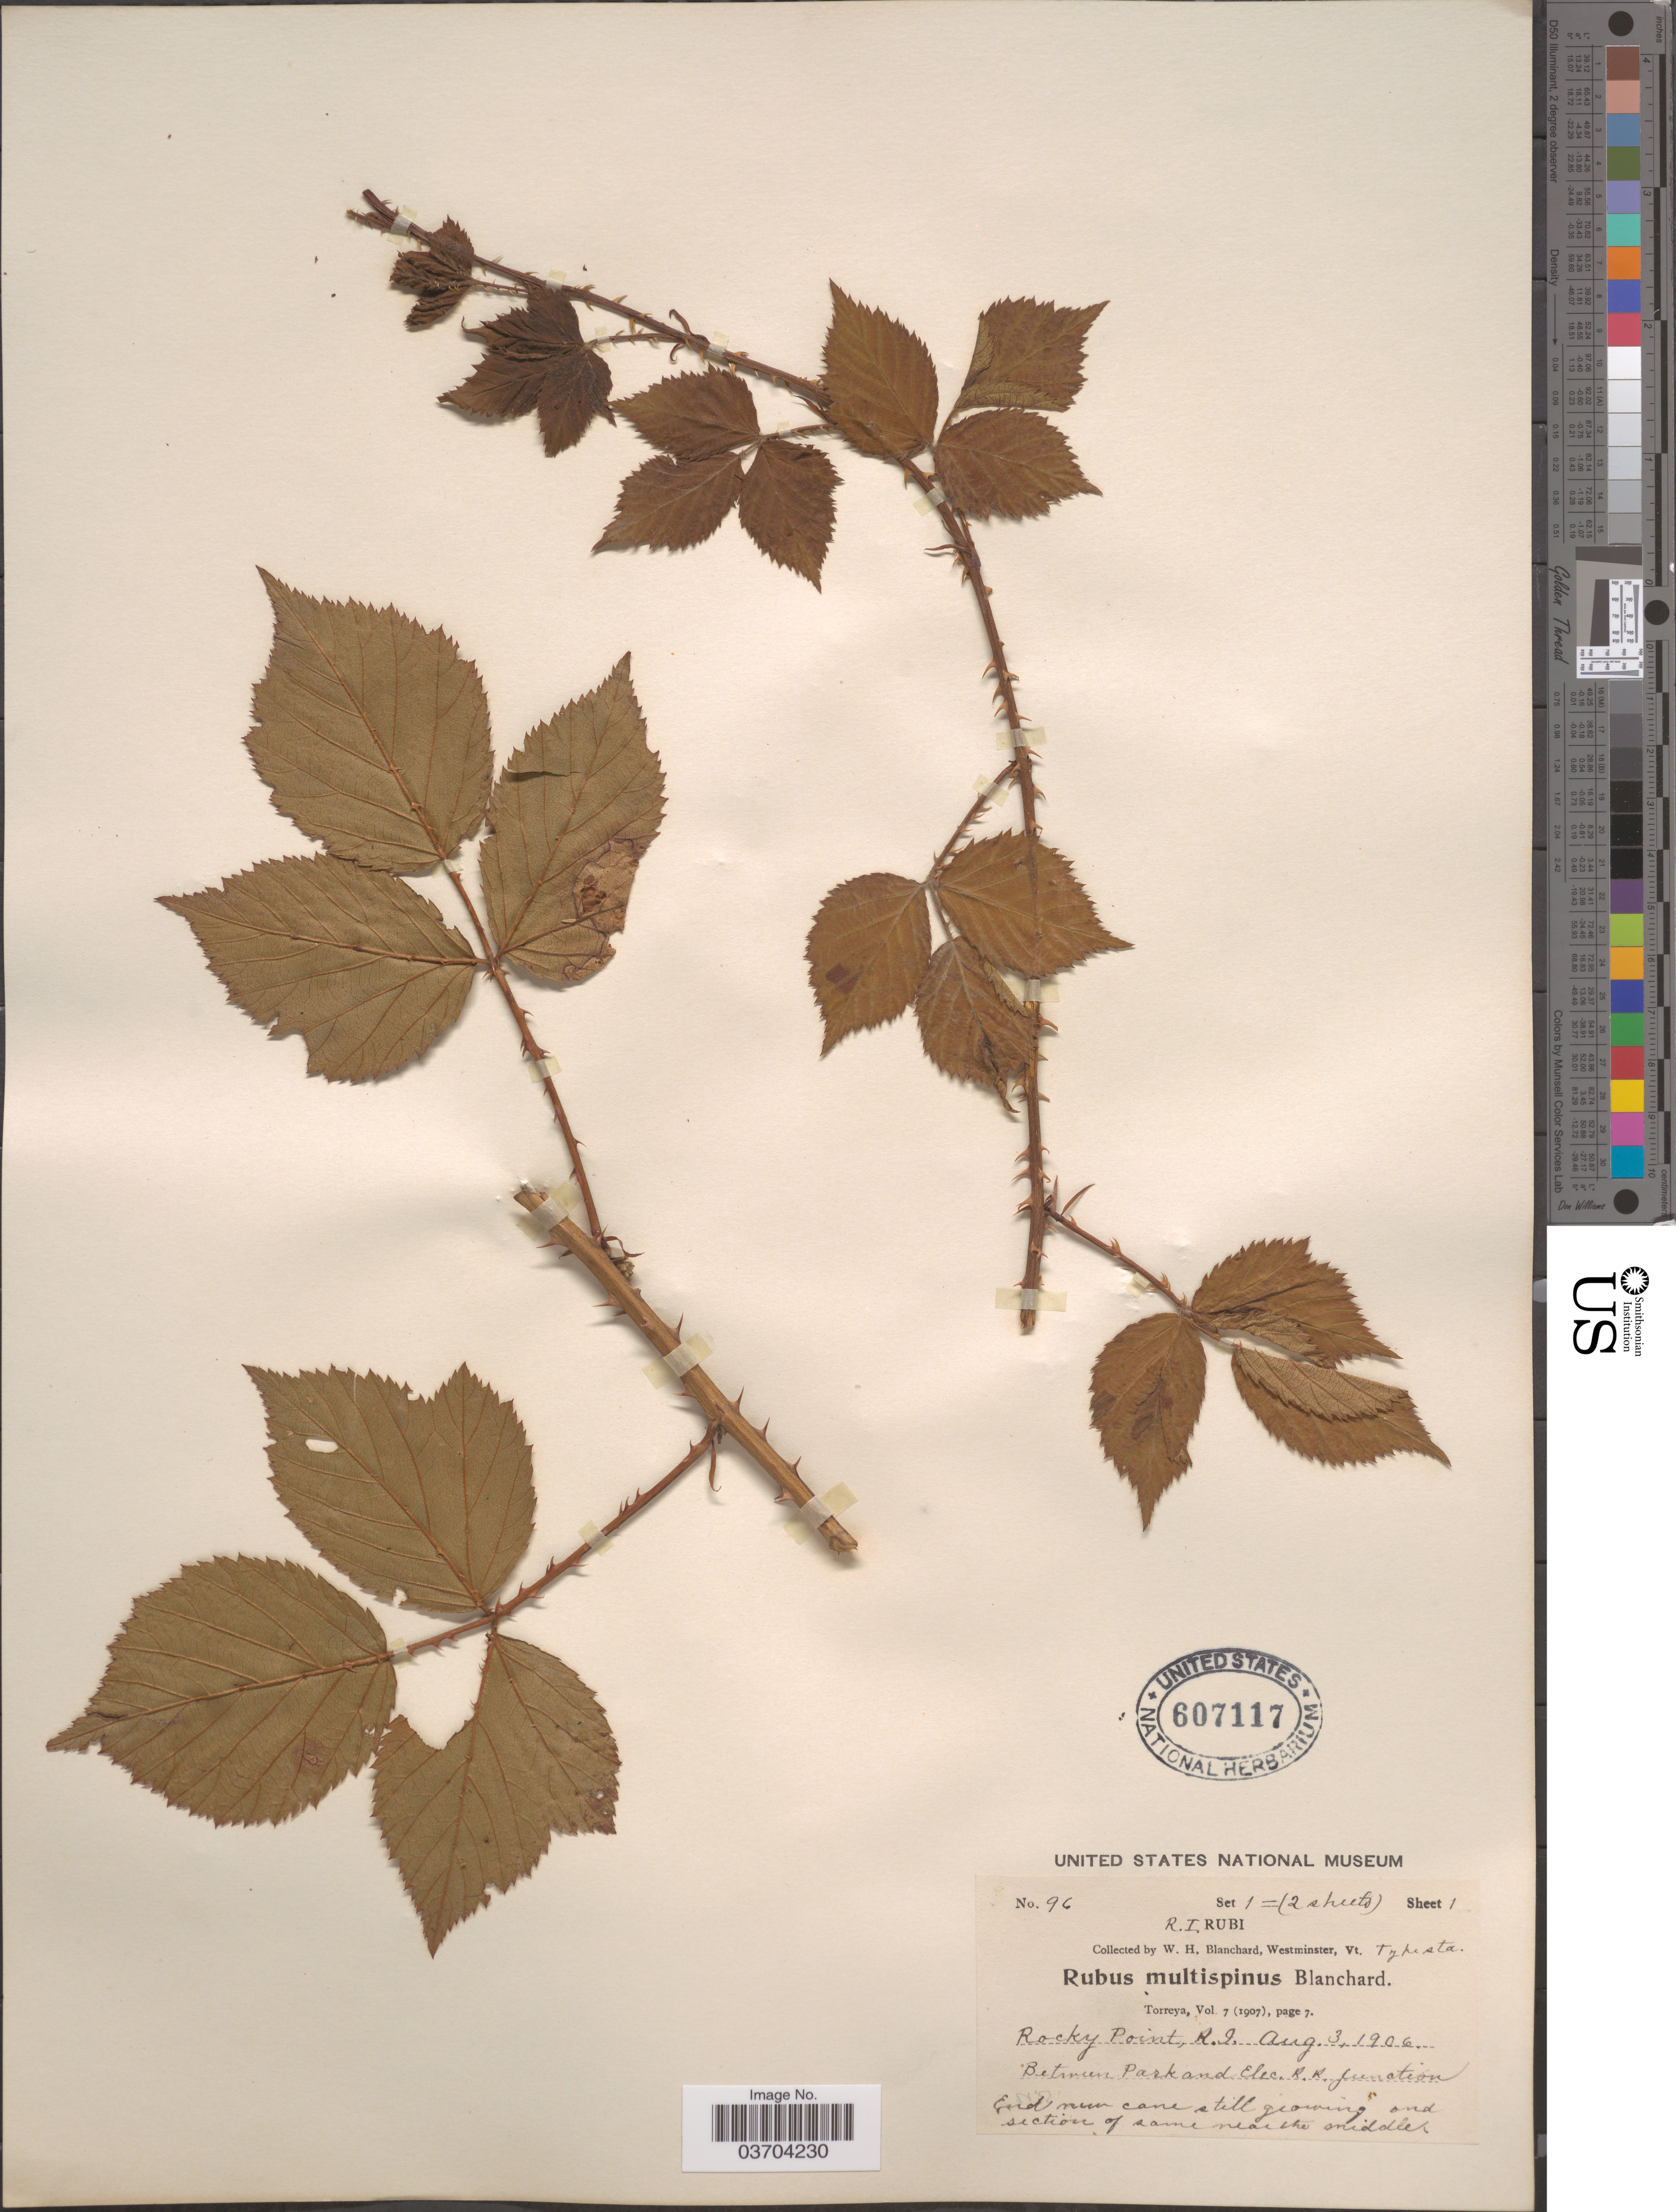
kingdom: Plantae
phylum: Tracheophyta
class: Magnoliopsida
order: Rosales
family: Rosaceae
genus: Rubus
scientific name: Rubus multispinus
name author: Blanch.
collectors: W. H. Blanchard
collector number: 96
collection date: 1906-08-03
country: United States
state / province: Rhode Island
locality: Rocky Point. Between Park and Elec, R.R. Junction.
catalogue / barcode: US 607117